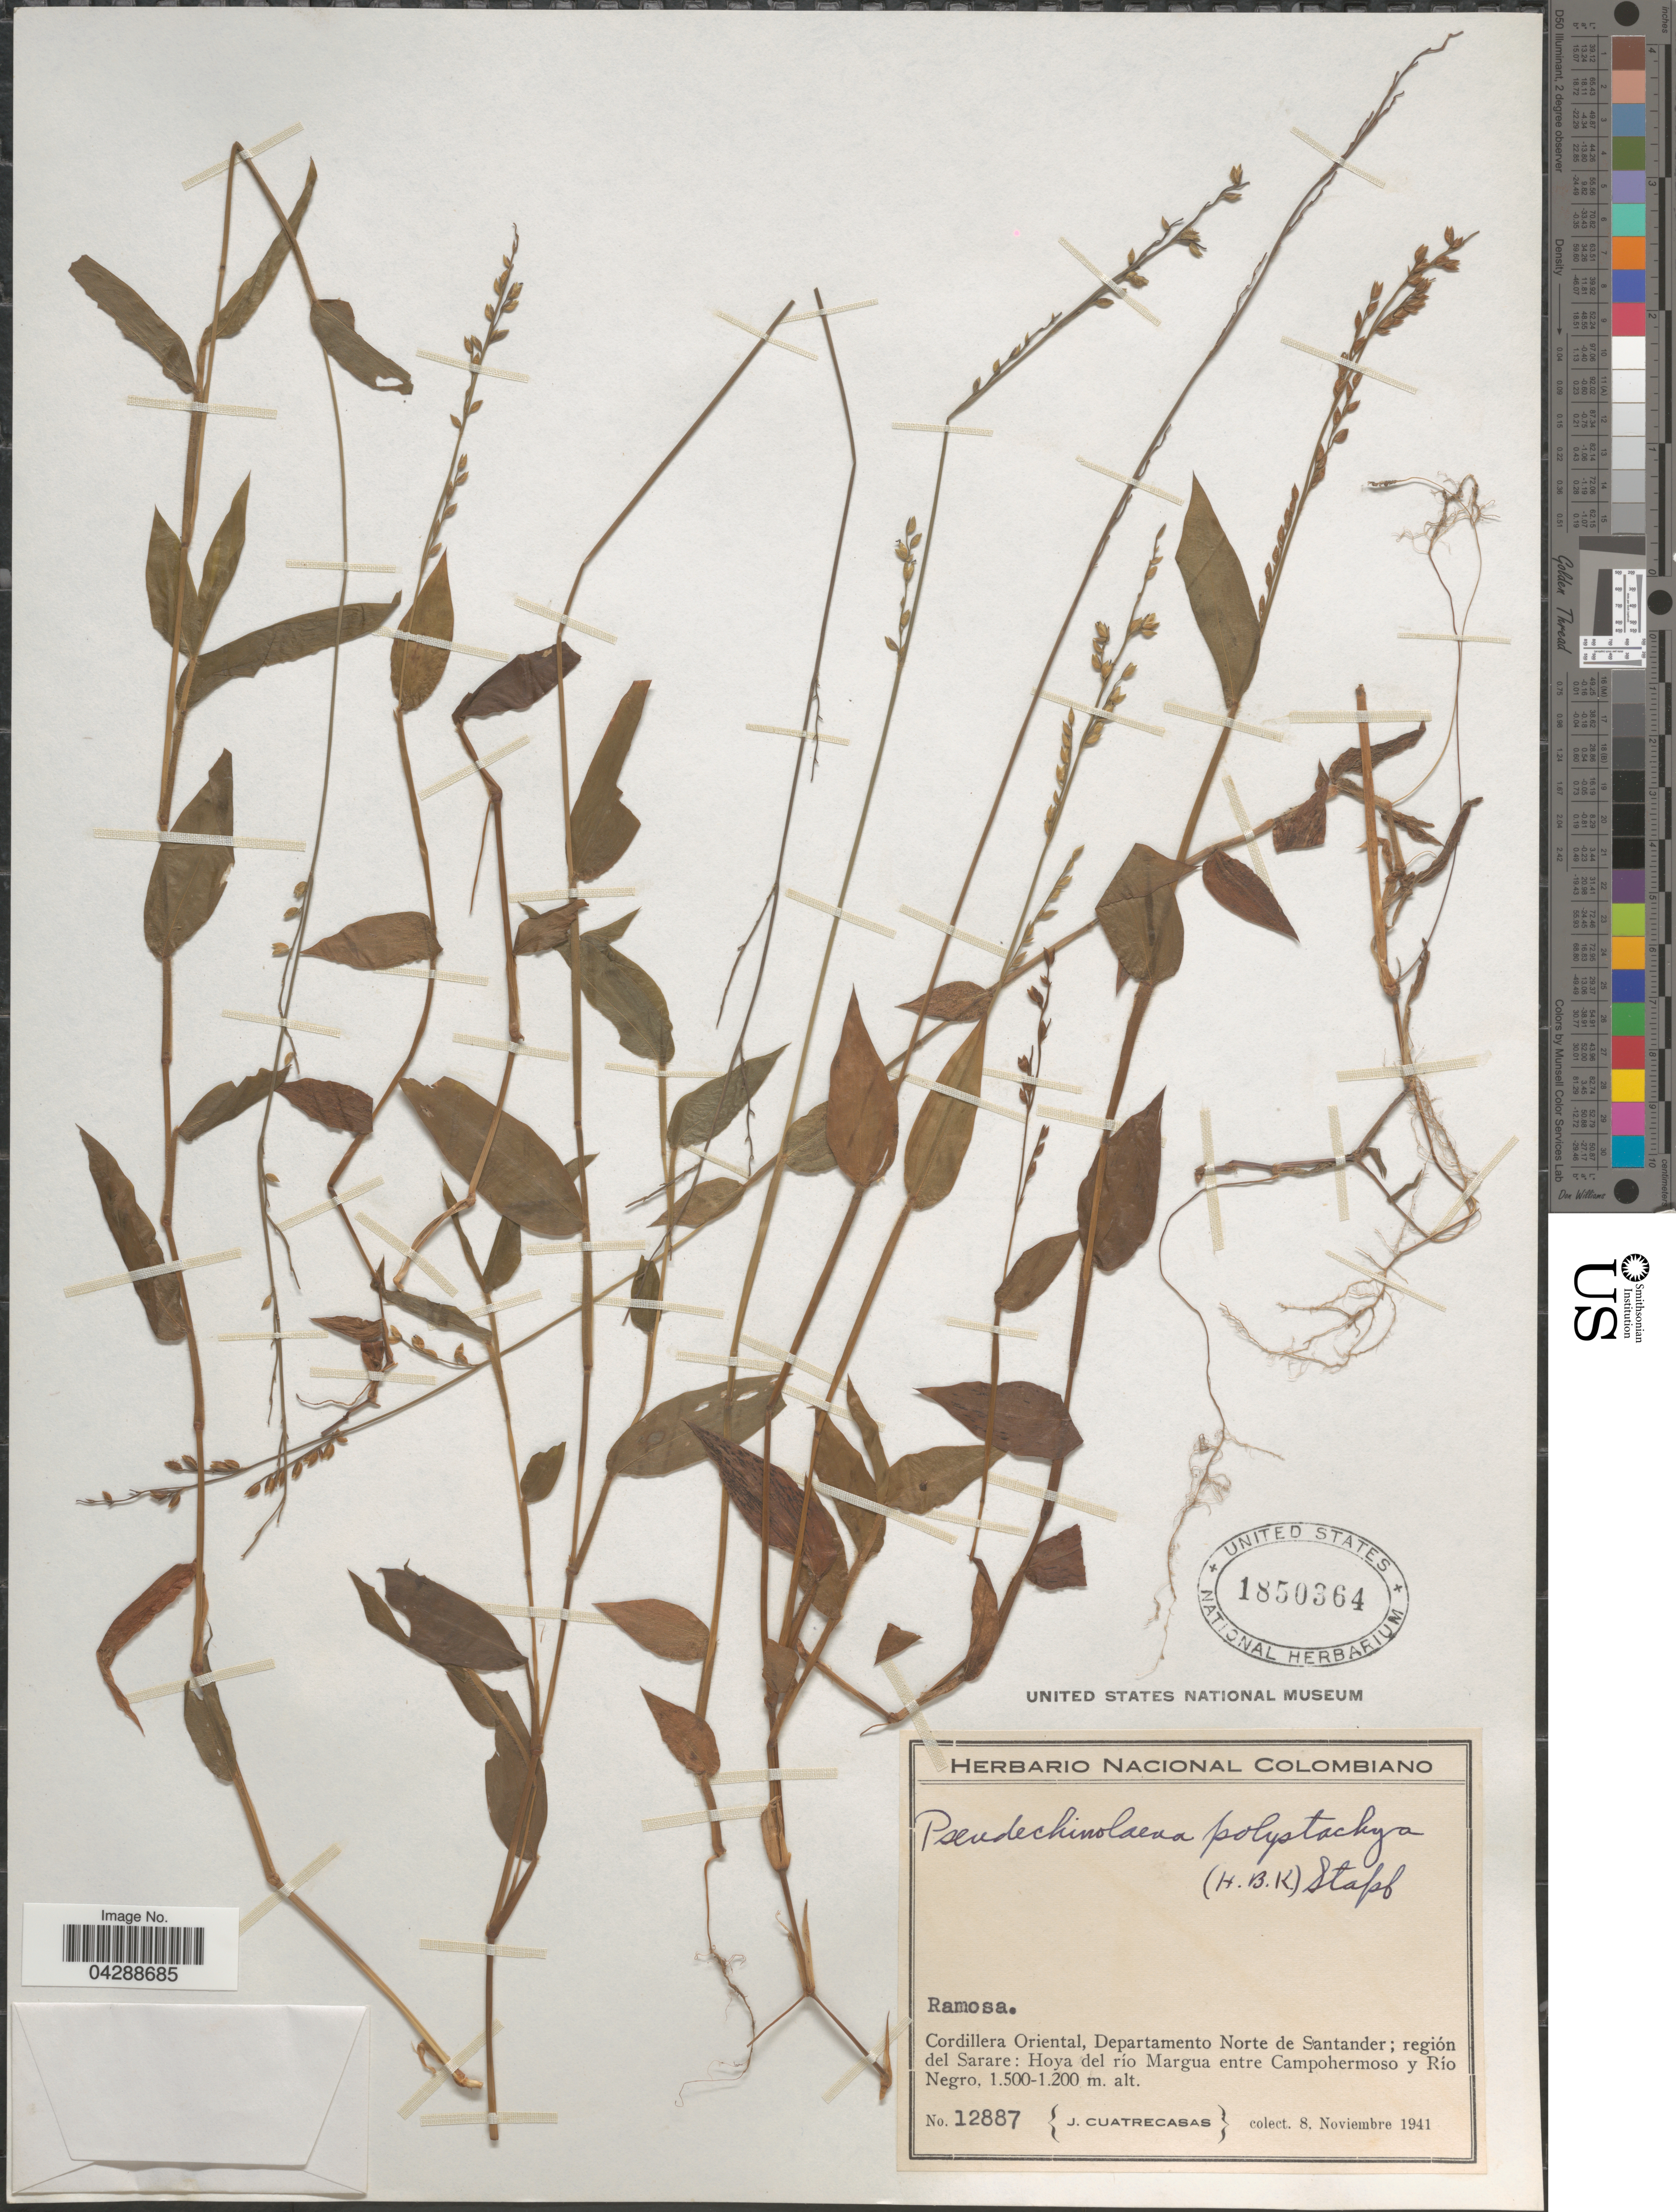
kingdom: Plantae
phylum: Tracheophyta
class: Liliopsida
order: Poales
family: Poaceae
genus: Pseudechinolaena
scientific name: Pseudechinolaena polystachya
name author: (Kunth) Stapf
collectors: J. Cuatrecasas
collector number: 12887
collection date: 1941-11-08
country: Colombia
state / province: Norte de Santander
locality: Cordillera Oriental, Departamento Norte de Santander; región del Sarare: Hoya del río Margua entre Campohermoso y Río Negro.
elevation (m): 1200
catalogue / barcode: US 1850364